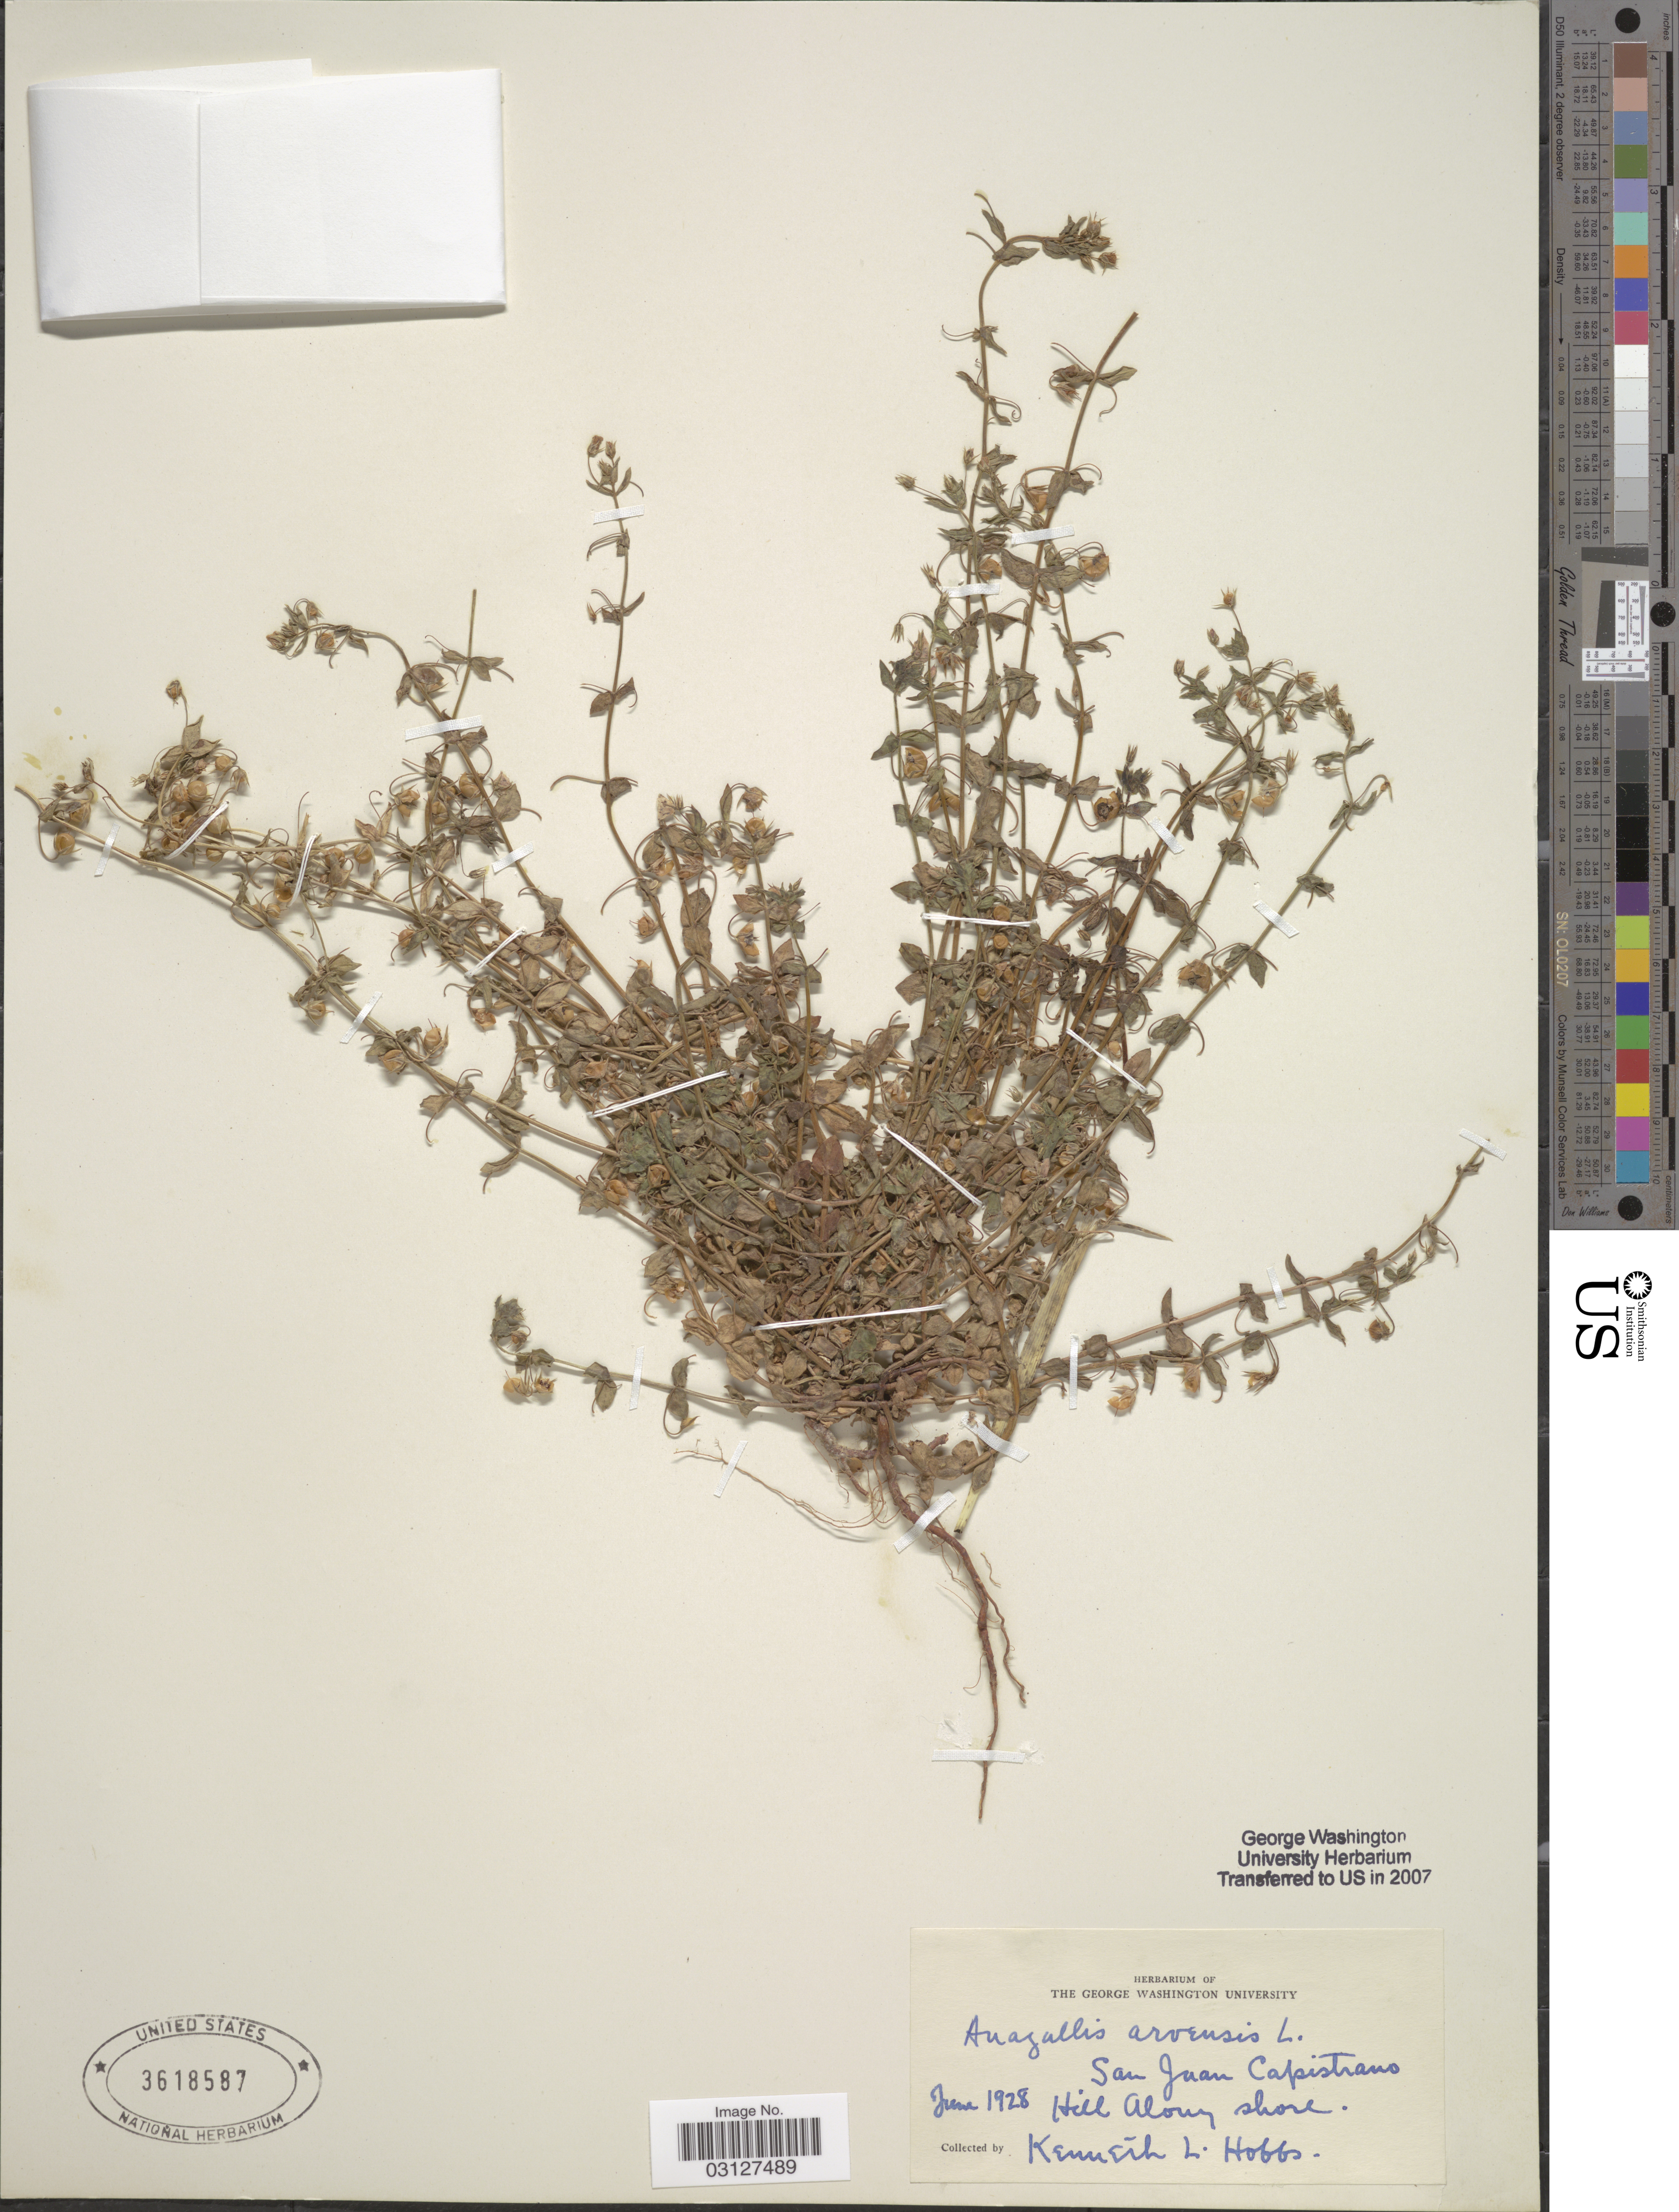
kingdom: Plantae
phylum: Tracheophyta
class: Magnoliopsida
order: Ericales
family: Primulaceae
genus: Anagallis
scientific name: Anagallis arvensis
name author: L.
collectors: K. Hobbs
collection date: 1928-06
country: United States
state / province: California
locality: San Juan. Capistrano Hill. Along shore.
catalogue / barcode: US 3618587